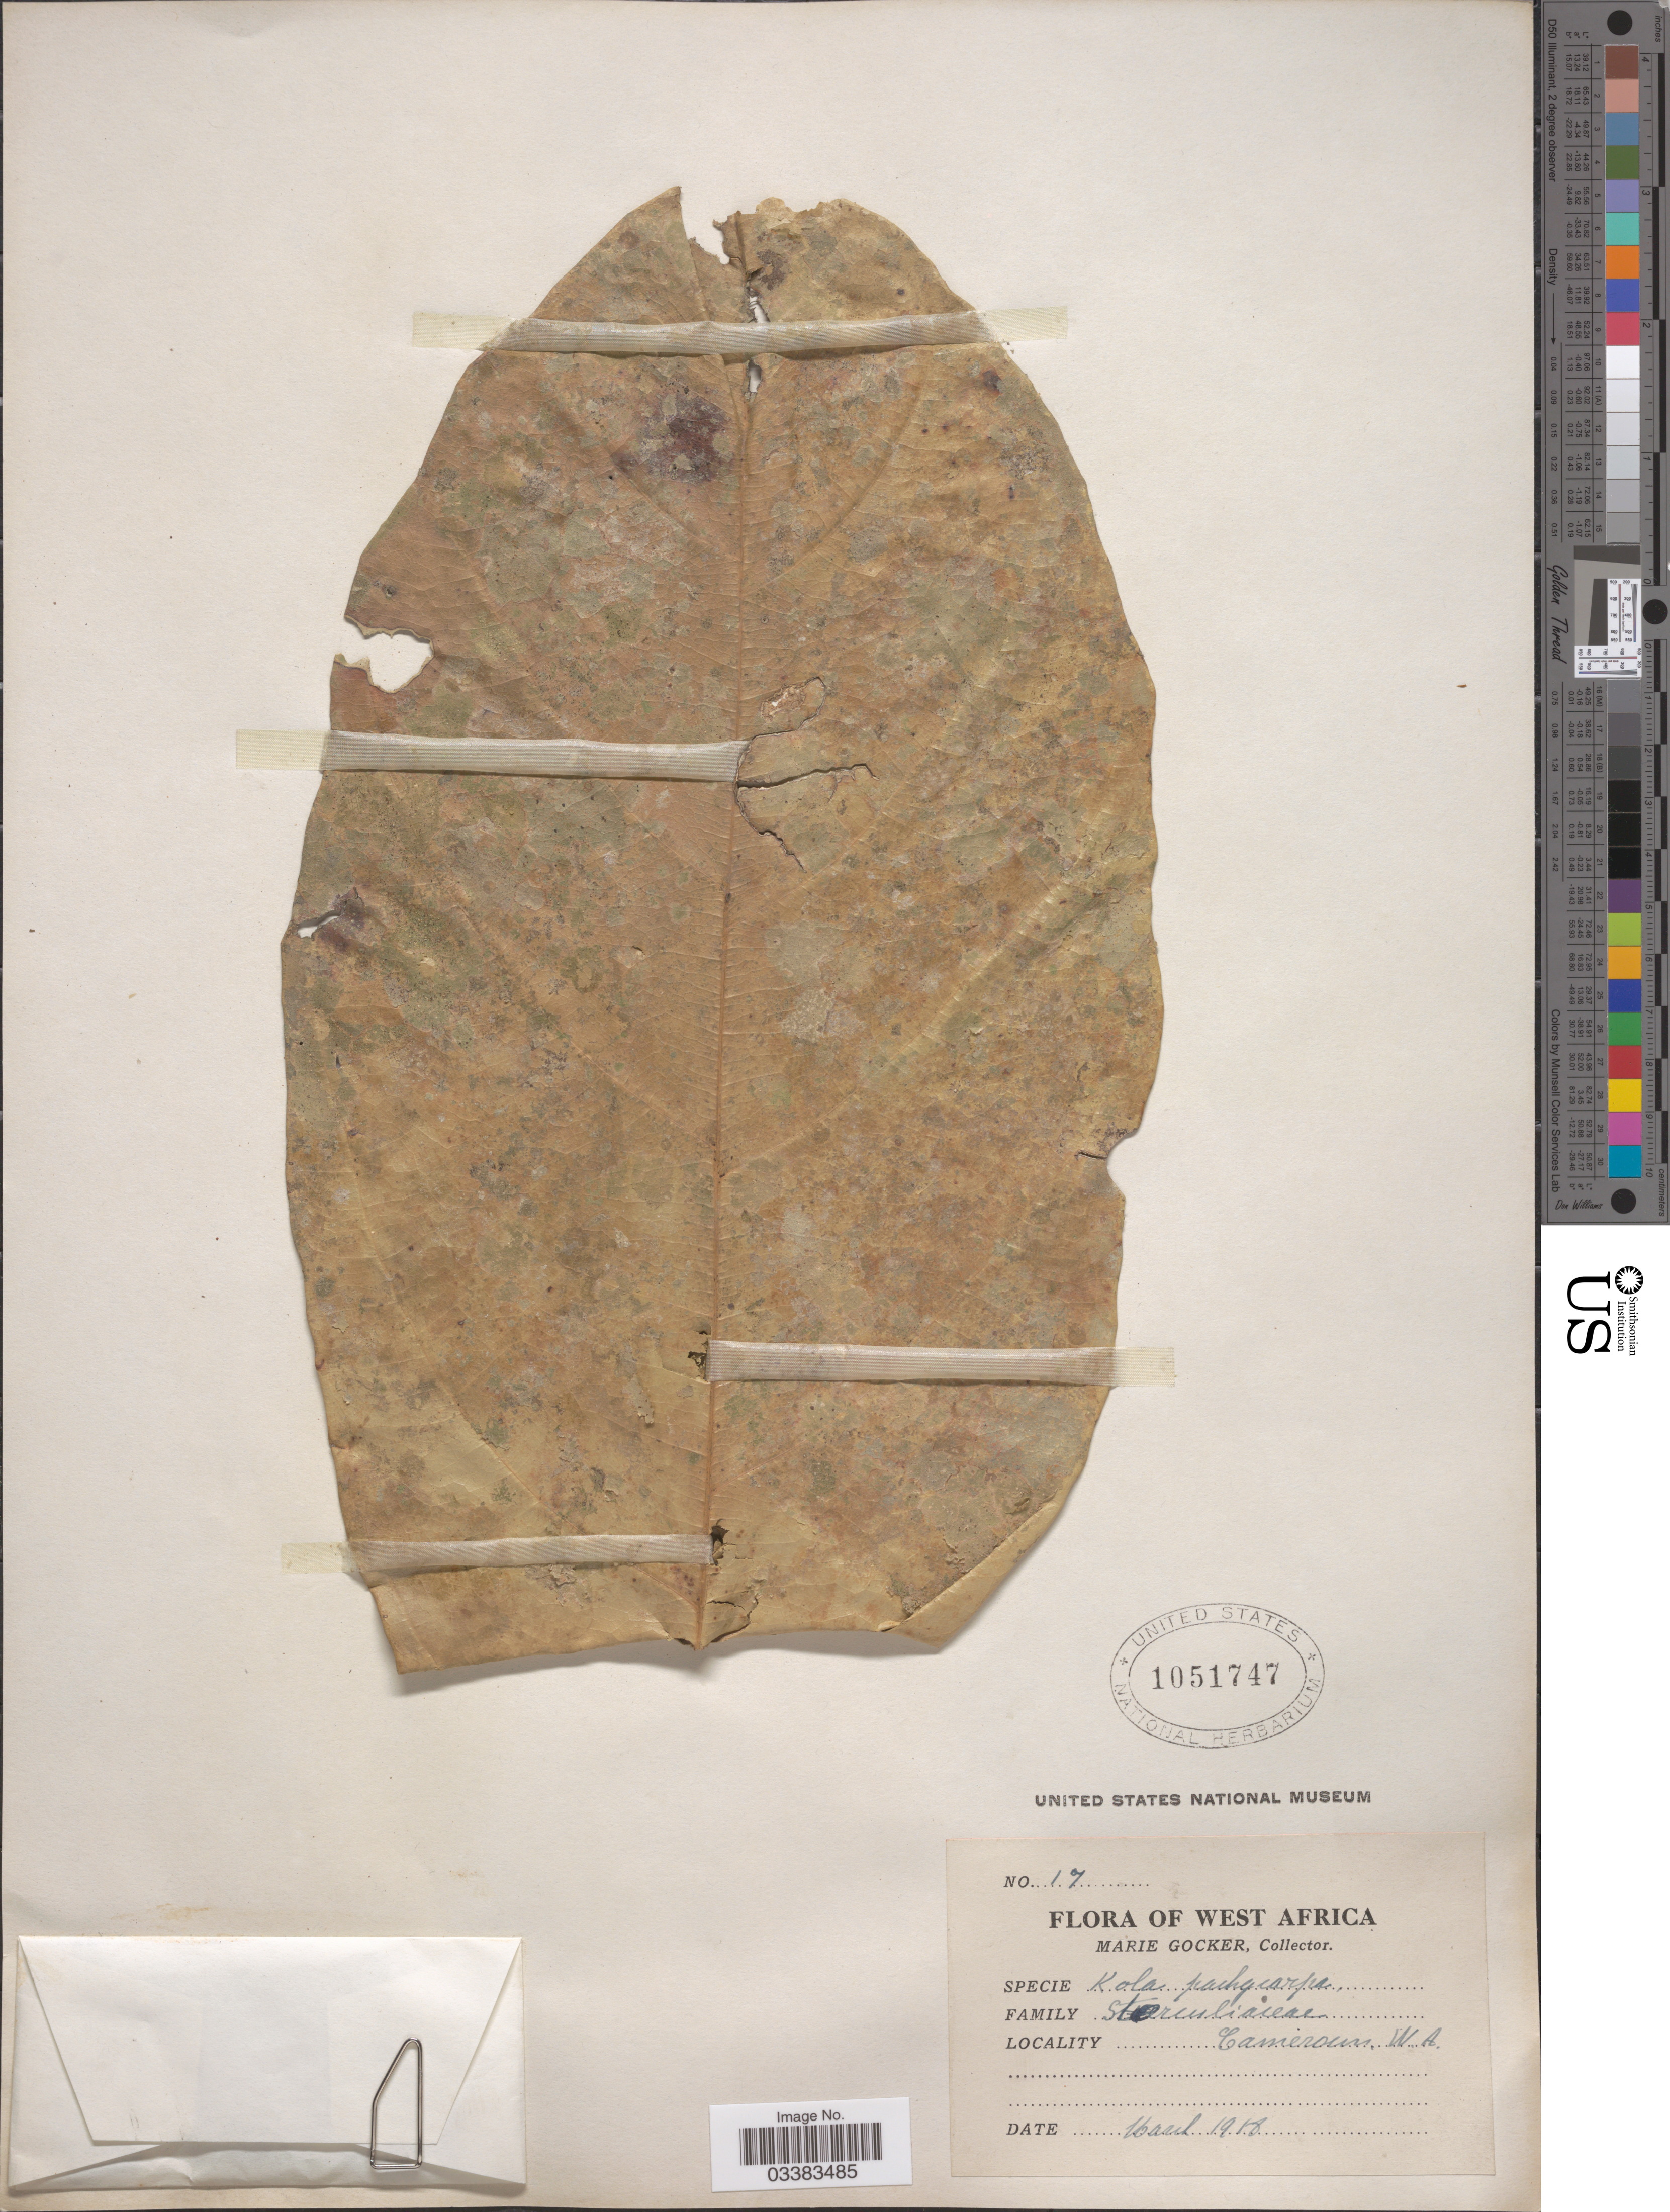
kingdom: Plantae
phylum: Tracheophyta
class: Magnoliopsida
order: Malvales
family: Malvaceae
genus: Cola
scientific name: Cola pachycarpa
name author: K. Schum.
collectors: M. Gocker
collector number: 17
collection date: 1918-03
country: Cameroon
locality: West Africa. Cameroun, W.A.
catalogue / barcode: US 1051747